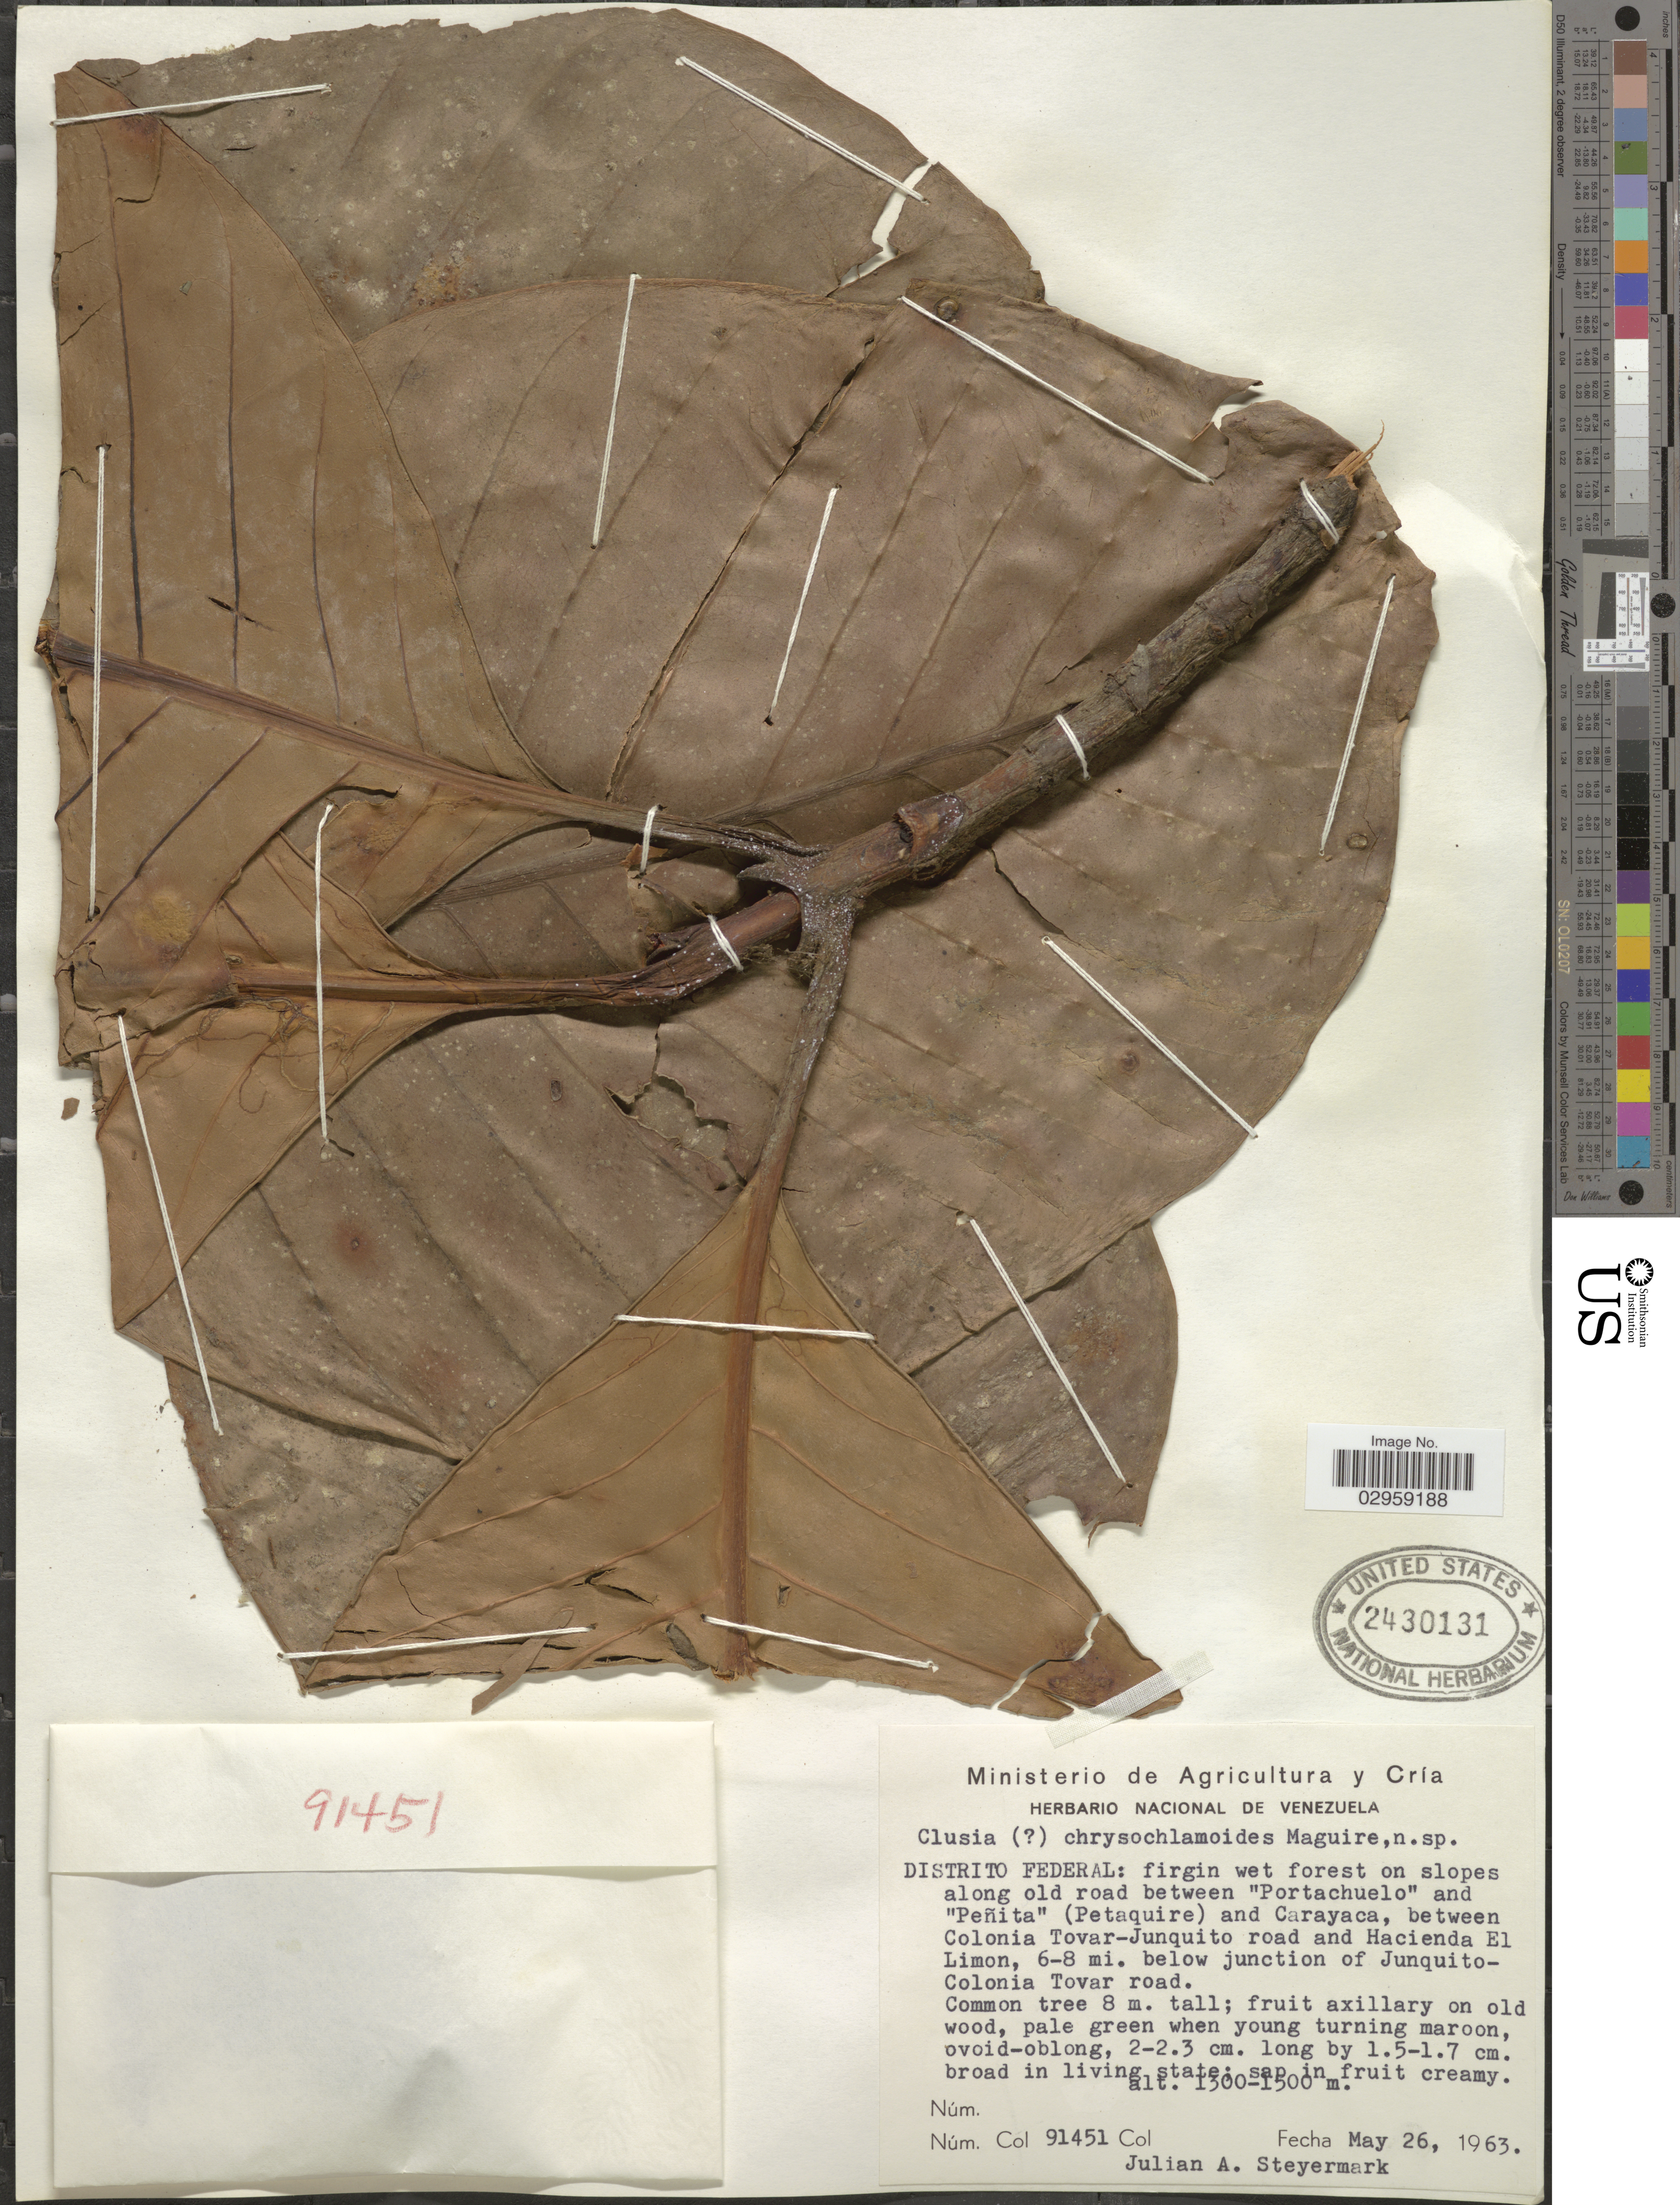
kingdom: Plantae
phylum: Tracheophyta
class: Magnoliopsida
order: Malpighiales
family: Clusiaceae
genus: Clusia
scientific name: Clusia chrysochlamyoides Maguire, ined.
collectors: J. Steyermark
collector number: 91451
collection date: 1963-05-26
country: Venezuela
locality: Distrito Federal: firgin wet forest on slopes along old road between 'Portachuelo' and 'Peñita' (Petaquire) and Carayaca, between Colonia Tovar-Junquito road and Hacienda El Limon, 6-8 mi. below junction of Junquito-Colonia Tovar road.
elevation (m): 1300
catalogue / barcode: US 2430131